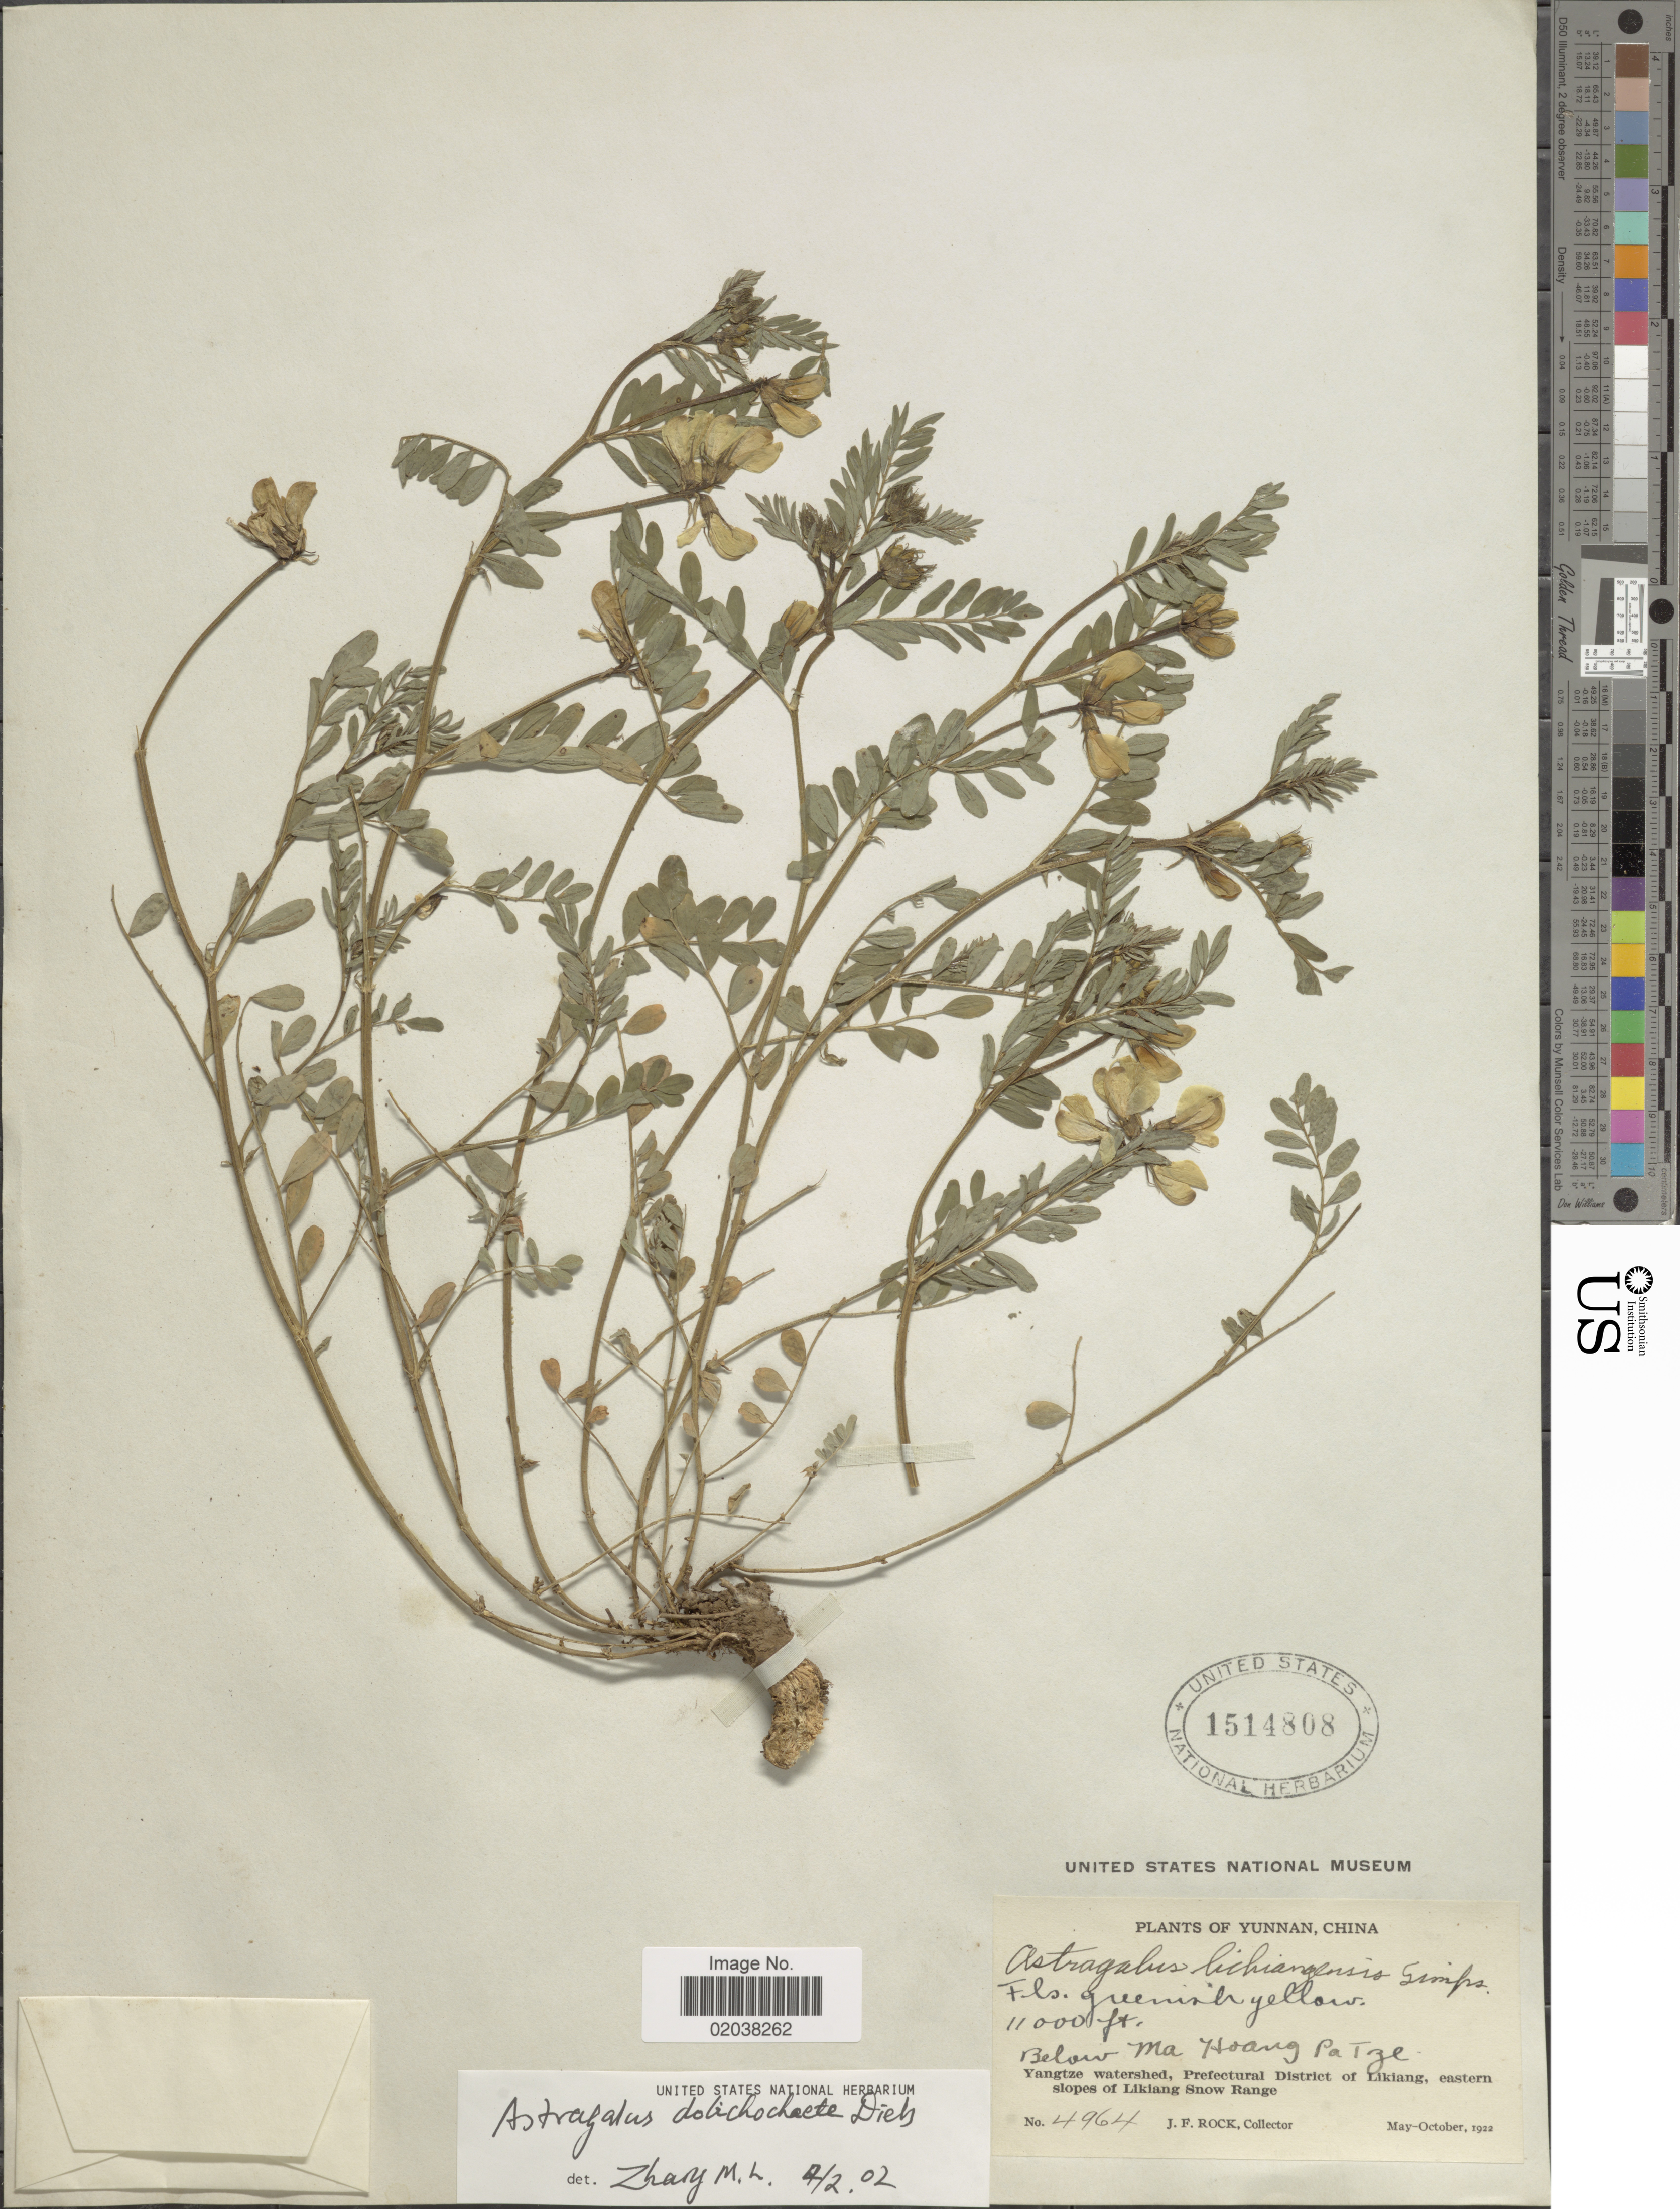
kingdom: Plantae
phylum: Tracheophyta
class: Magnoliopsida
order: Fabales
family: Fabaceae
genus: Astragalus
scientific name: Astragalus likiangensis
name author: N.D. Simpson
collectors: J. Rock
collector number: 4964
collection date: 1922-05/1922-10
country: China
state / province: Yunnan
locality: Below Ma Hoang Pa Tze, Yangtze watershed, Prefectural District of Likiang, eastern slopes of Likiang Snow Range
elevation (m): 3353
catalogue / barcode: US 1514808